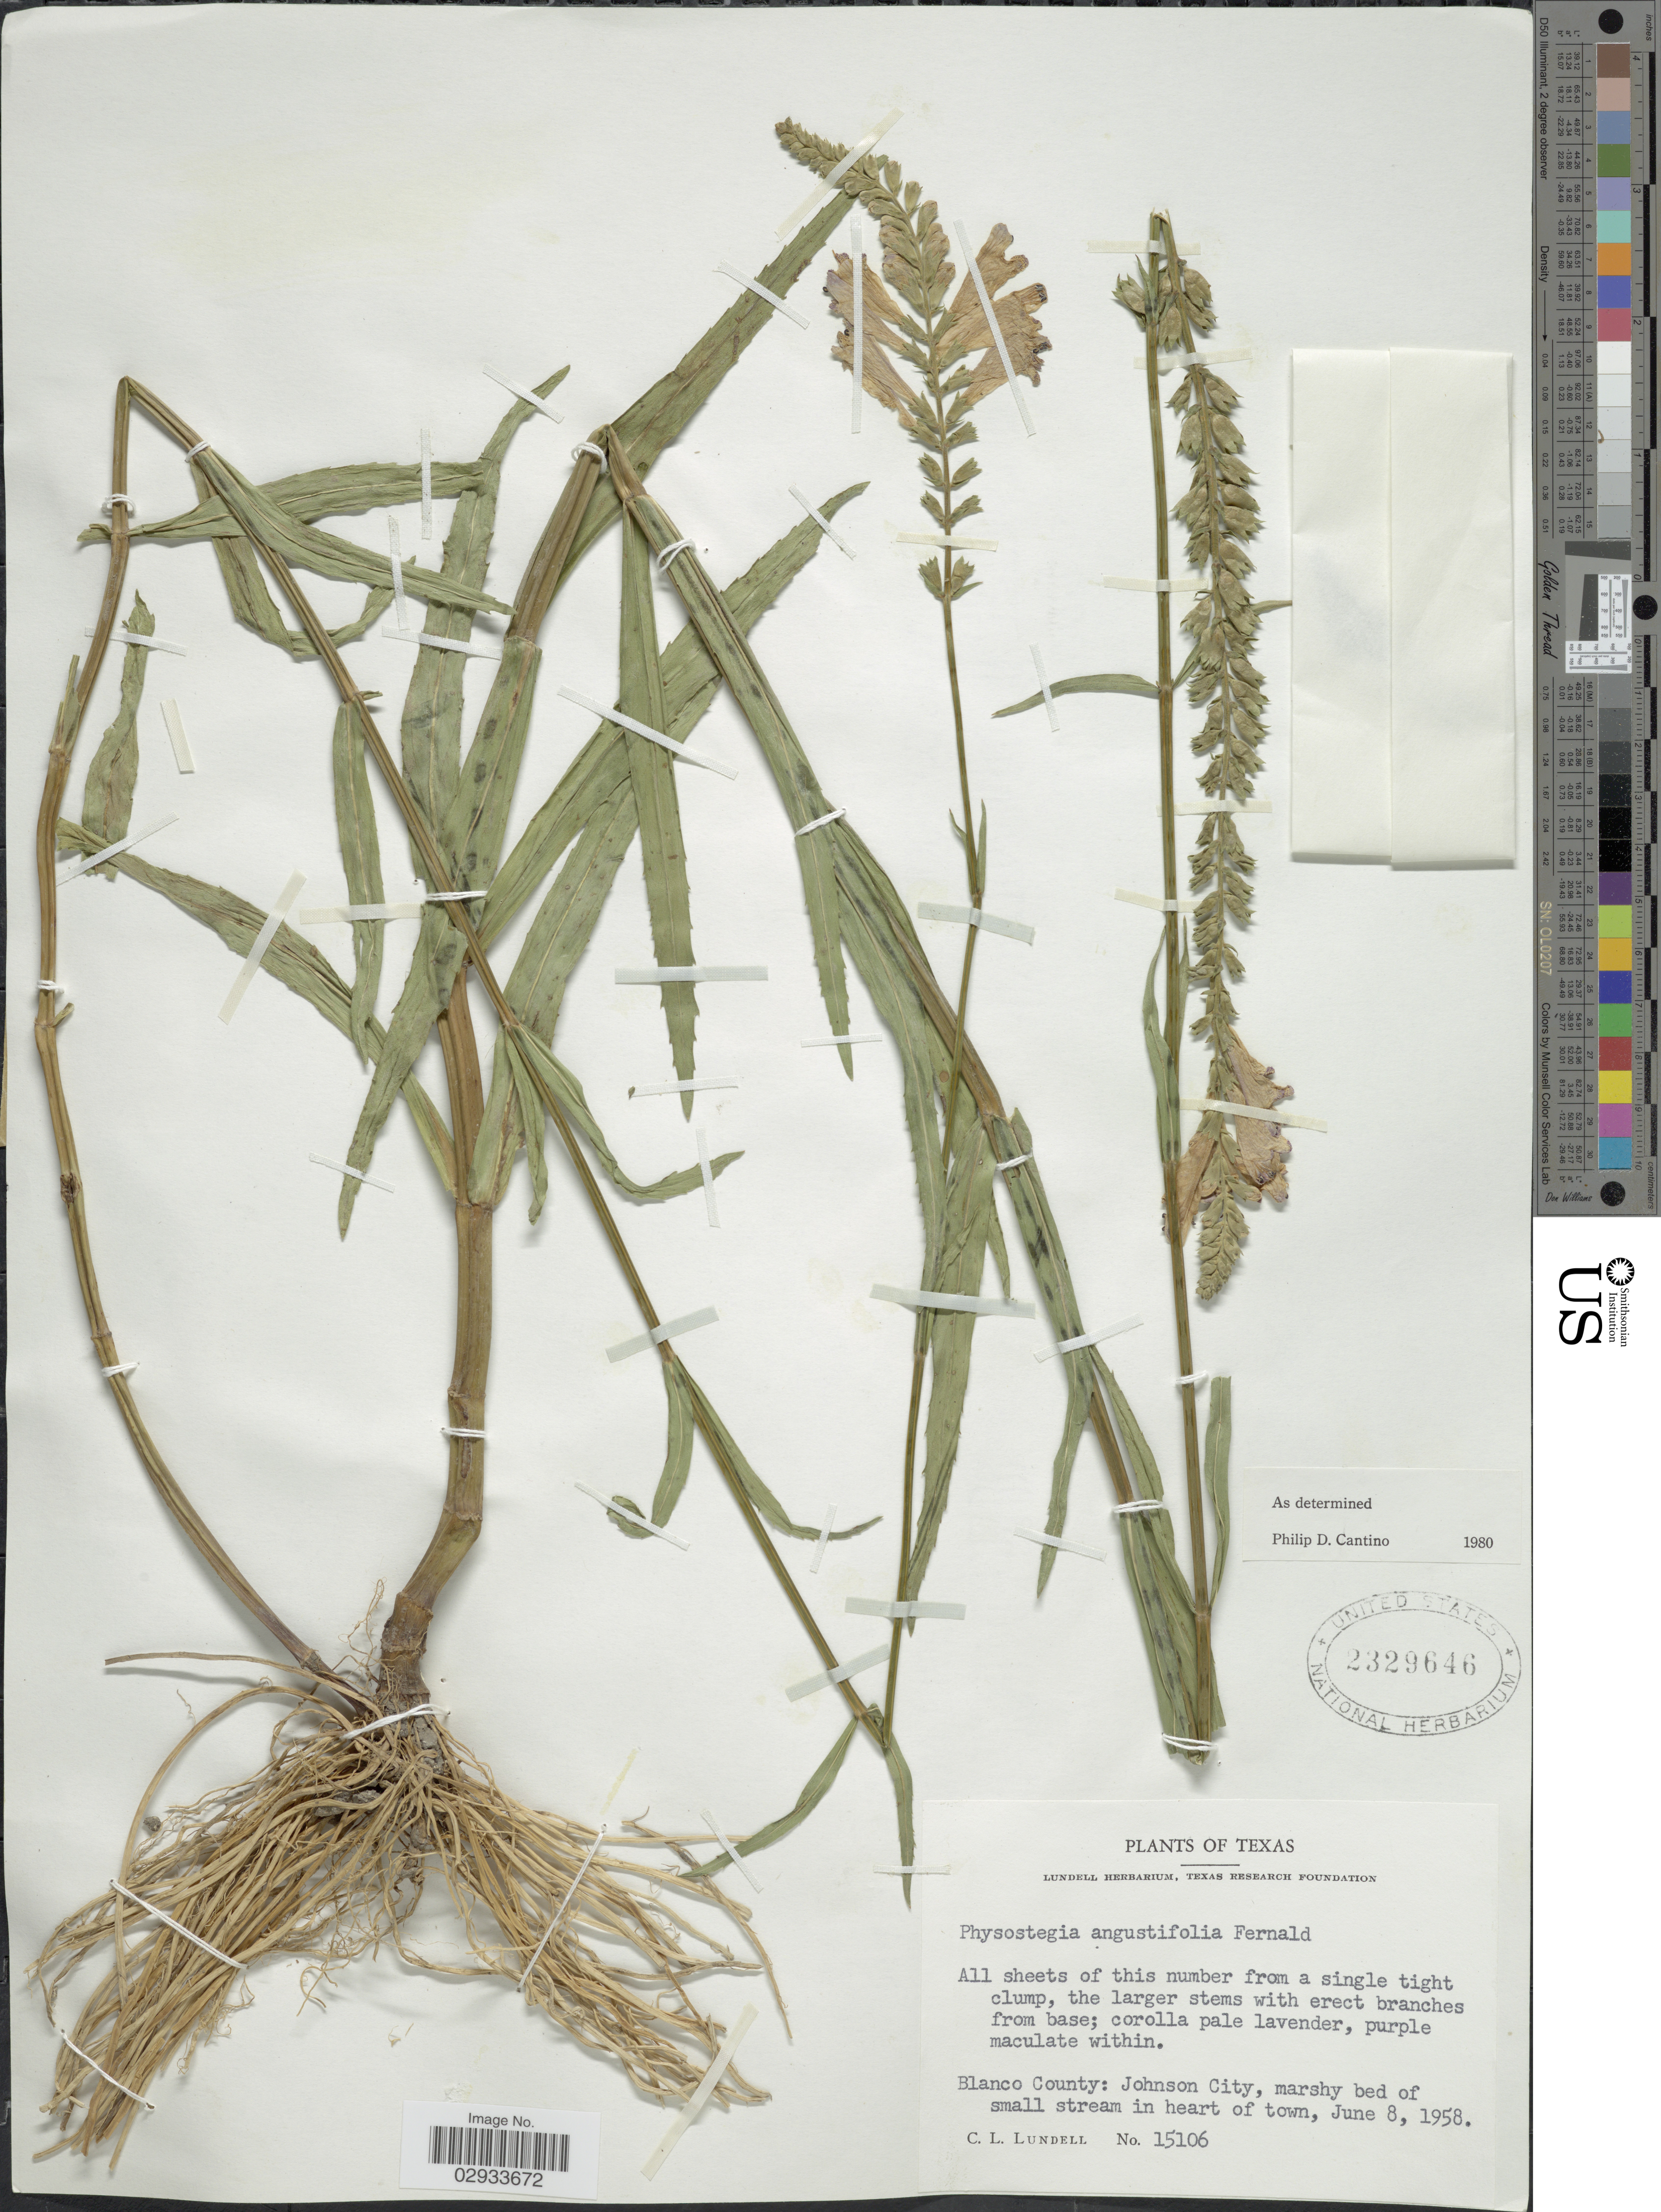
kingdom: Plantae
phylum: Tracheophyta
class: Magnoliopsida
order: Lamiales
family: Lamiaceae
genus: Physostegia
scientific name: Physostegia angustifolia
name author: Fernald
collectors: C. L. Lundell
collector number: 15106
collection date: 1958-06-08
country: United States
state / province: Texas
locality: Blanco County: Johnson City, marshy bed of small stream in heart of town.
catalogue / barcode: US 2329646